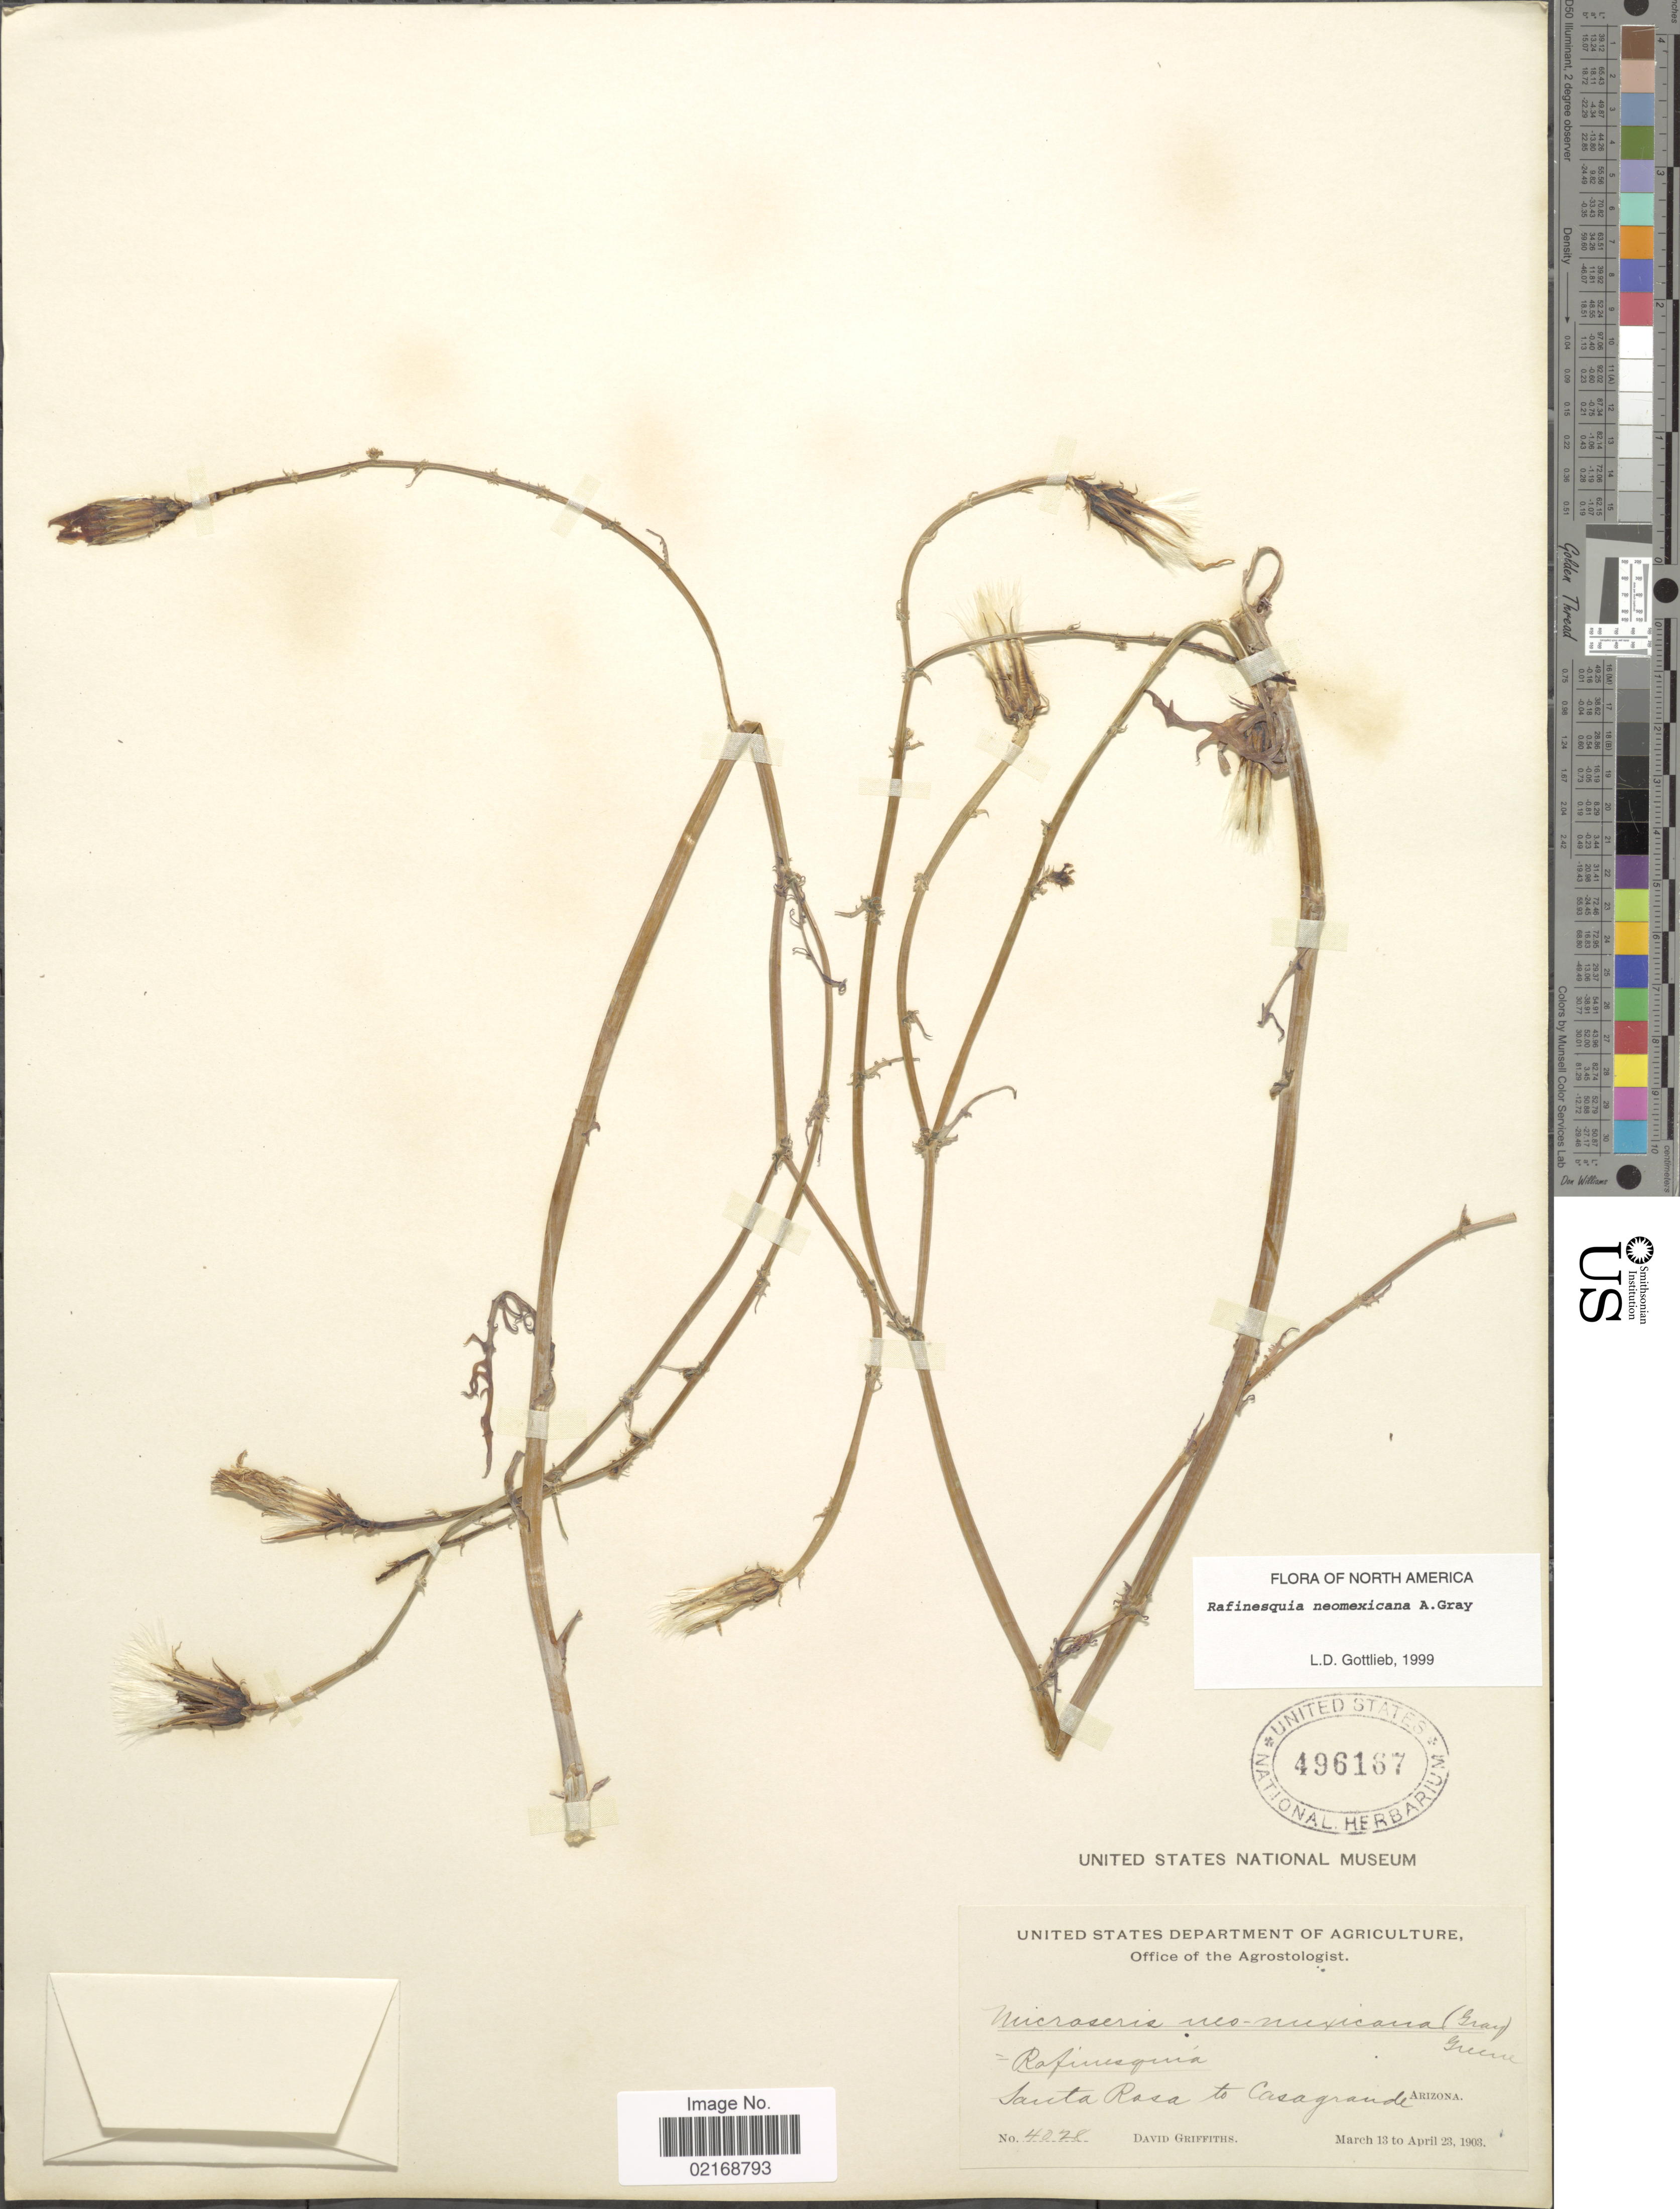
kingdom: Plantae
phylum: Tracheophyta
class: Magnoliopsida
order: Asterales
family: Asteraceae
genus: Rafinesquia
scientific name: Rafinesquia neomexicana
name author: A. Gray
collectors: D. Griffiths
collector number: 4028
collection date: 1903-03-13/1903-04-23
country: United States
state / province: Arizona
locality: Santa Rosa to Casagrande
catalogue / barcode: US 496167